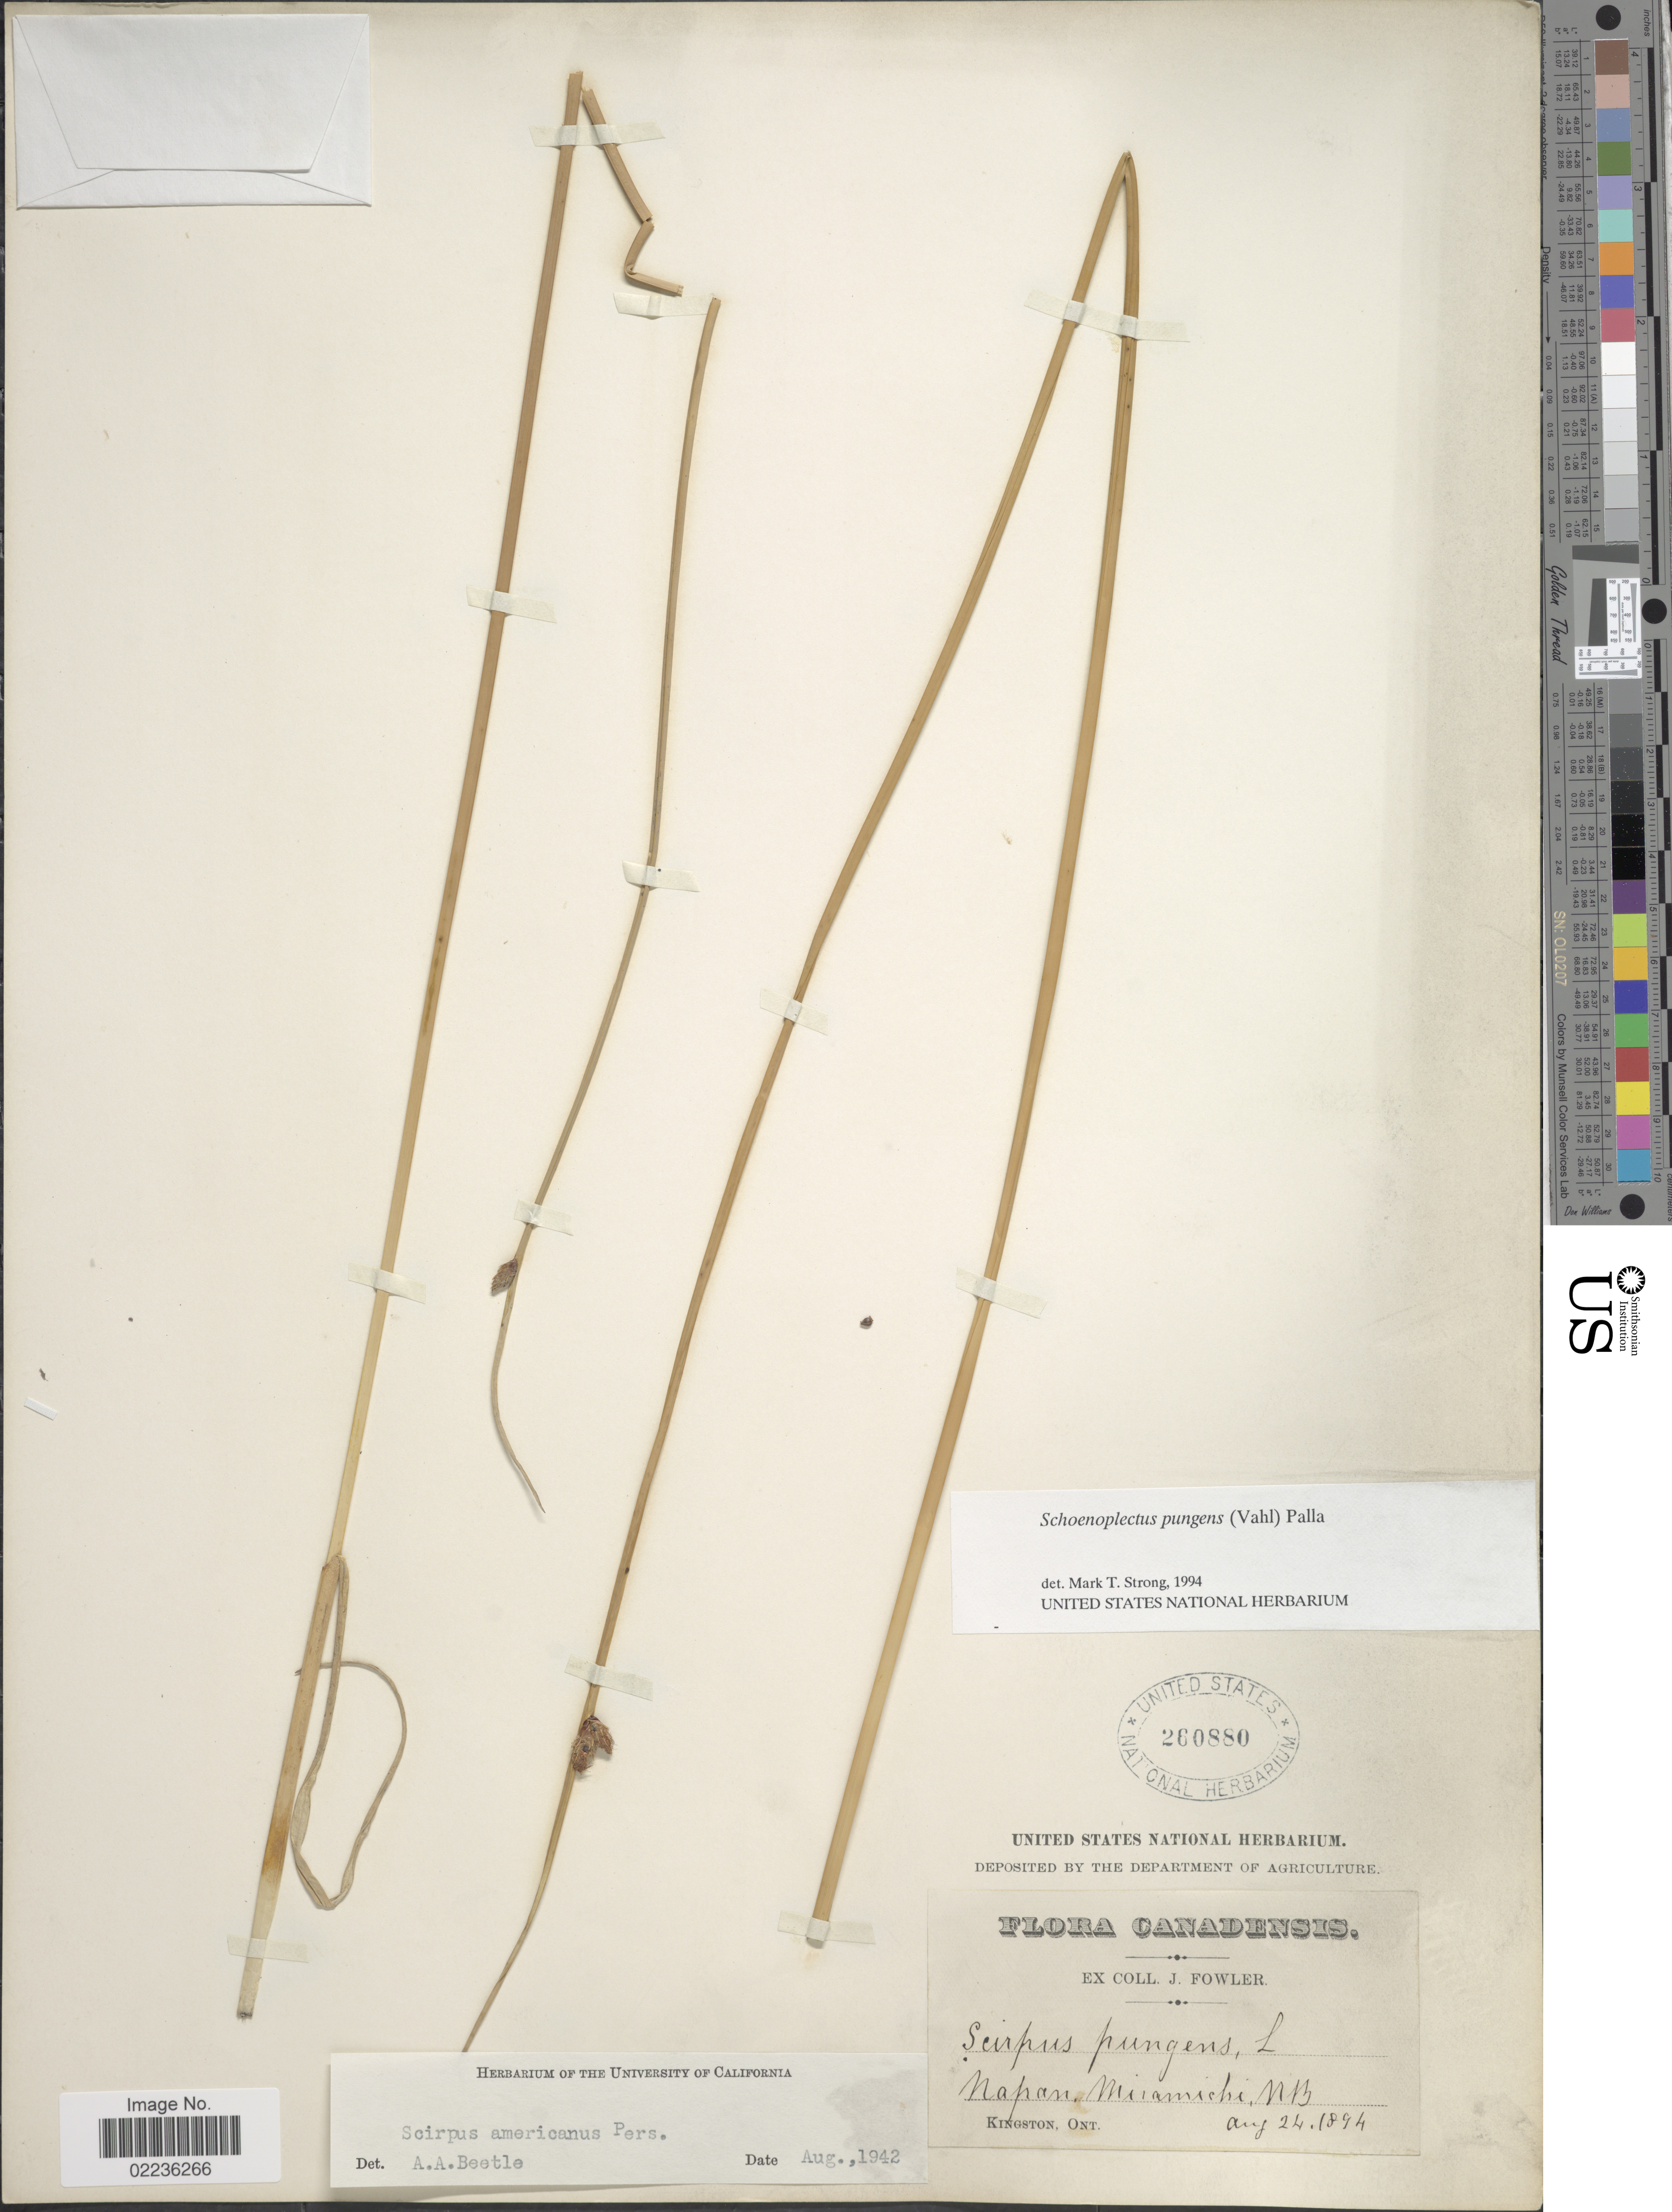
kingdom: Plantae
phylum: Tracheophyta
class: Liliopsida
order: Poales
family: Cyperaceae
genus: Schoenoplectus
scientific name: Schoenoplectus pungens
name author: (Vahl) Palla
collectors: J. P. Fowler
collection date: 1894-08-24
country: Canada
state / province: New Brunswick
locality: Canadensis. Napan, Miramichi, NB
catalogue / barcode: US 260880